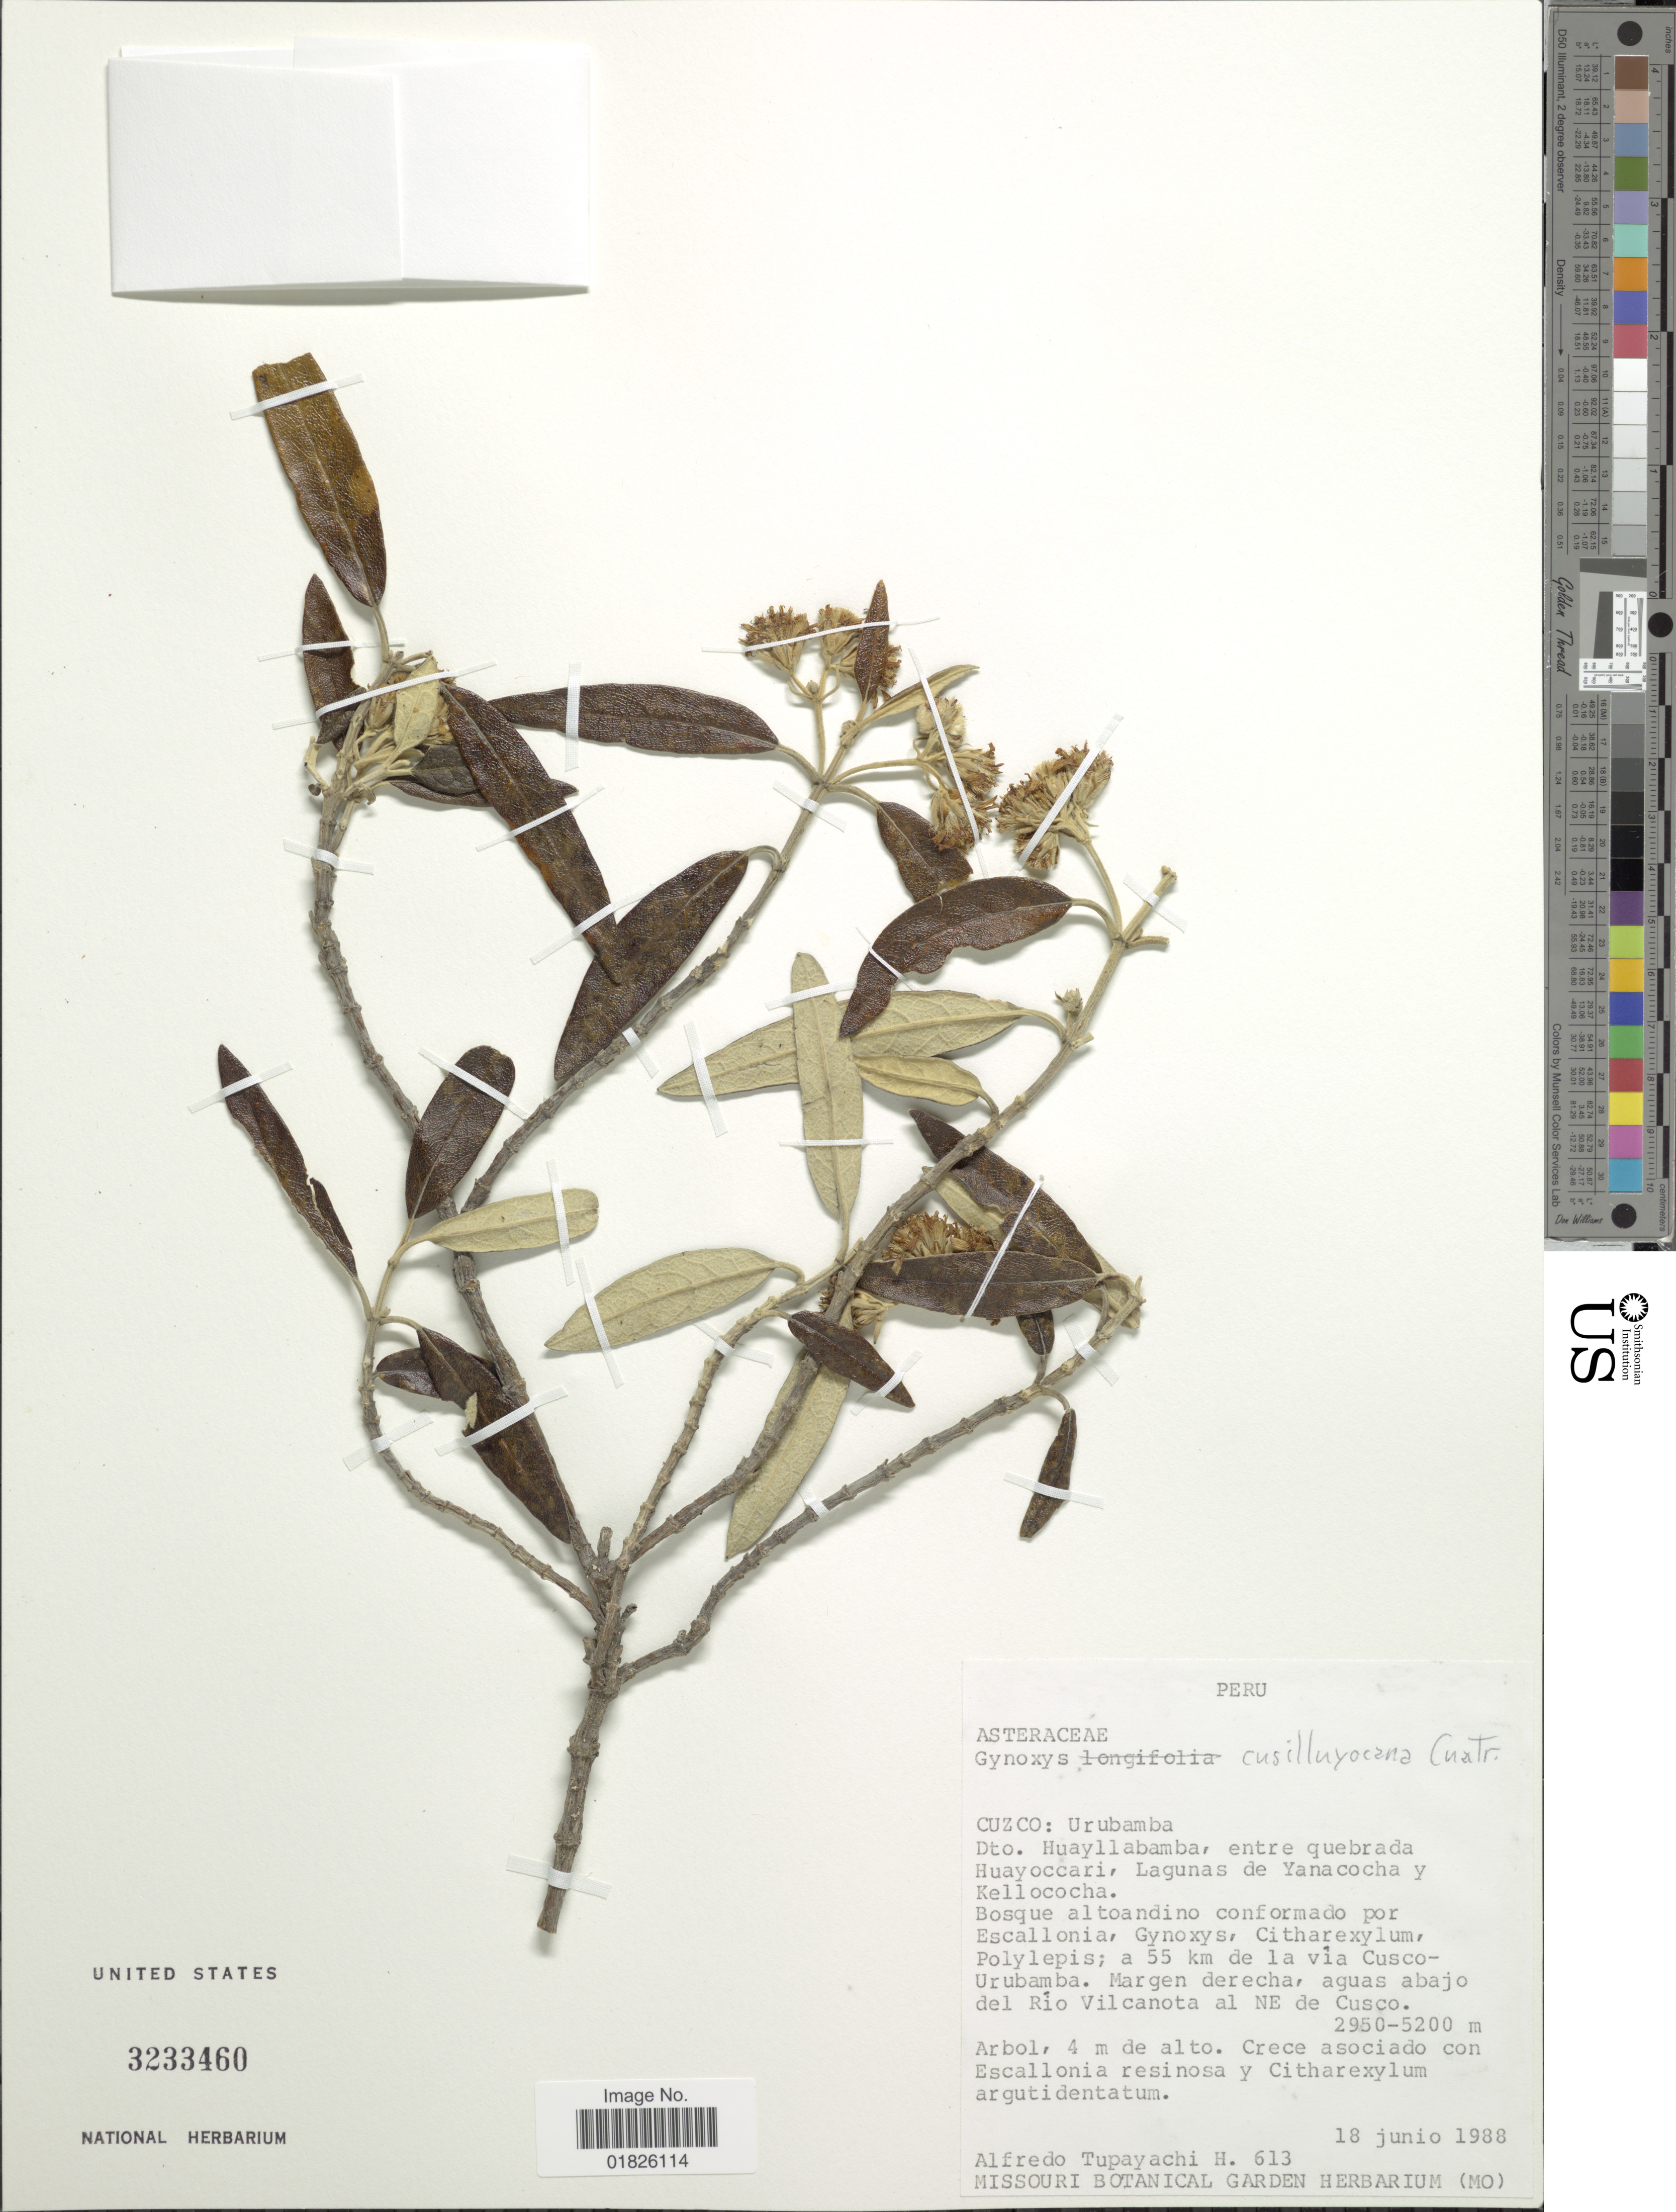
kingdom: Plantae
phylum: Tracheophyta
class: Magnoliopsida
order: Asterales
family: Asteraceae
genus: Gynoxys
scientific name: Gynoxys cusilluyocana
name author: Cuatrec.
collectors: A. Tupayachi H.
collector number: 613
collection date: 1988-06-18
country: Peru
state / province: Cusco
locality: Urubamba, Dto. Huayllabamba, entre quebrada Huayoccari, lagunas de Yanacocha y Kellococha. a 55 km de la via Cusco-urubamba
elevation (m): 2950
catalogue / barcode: US 3233460